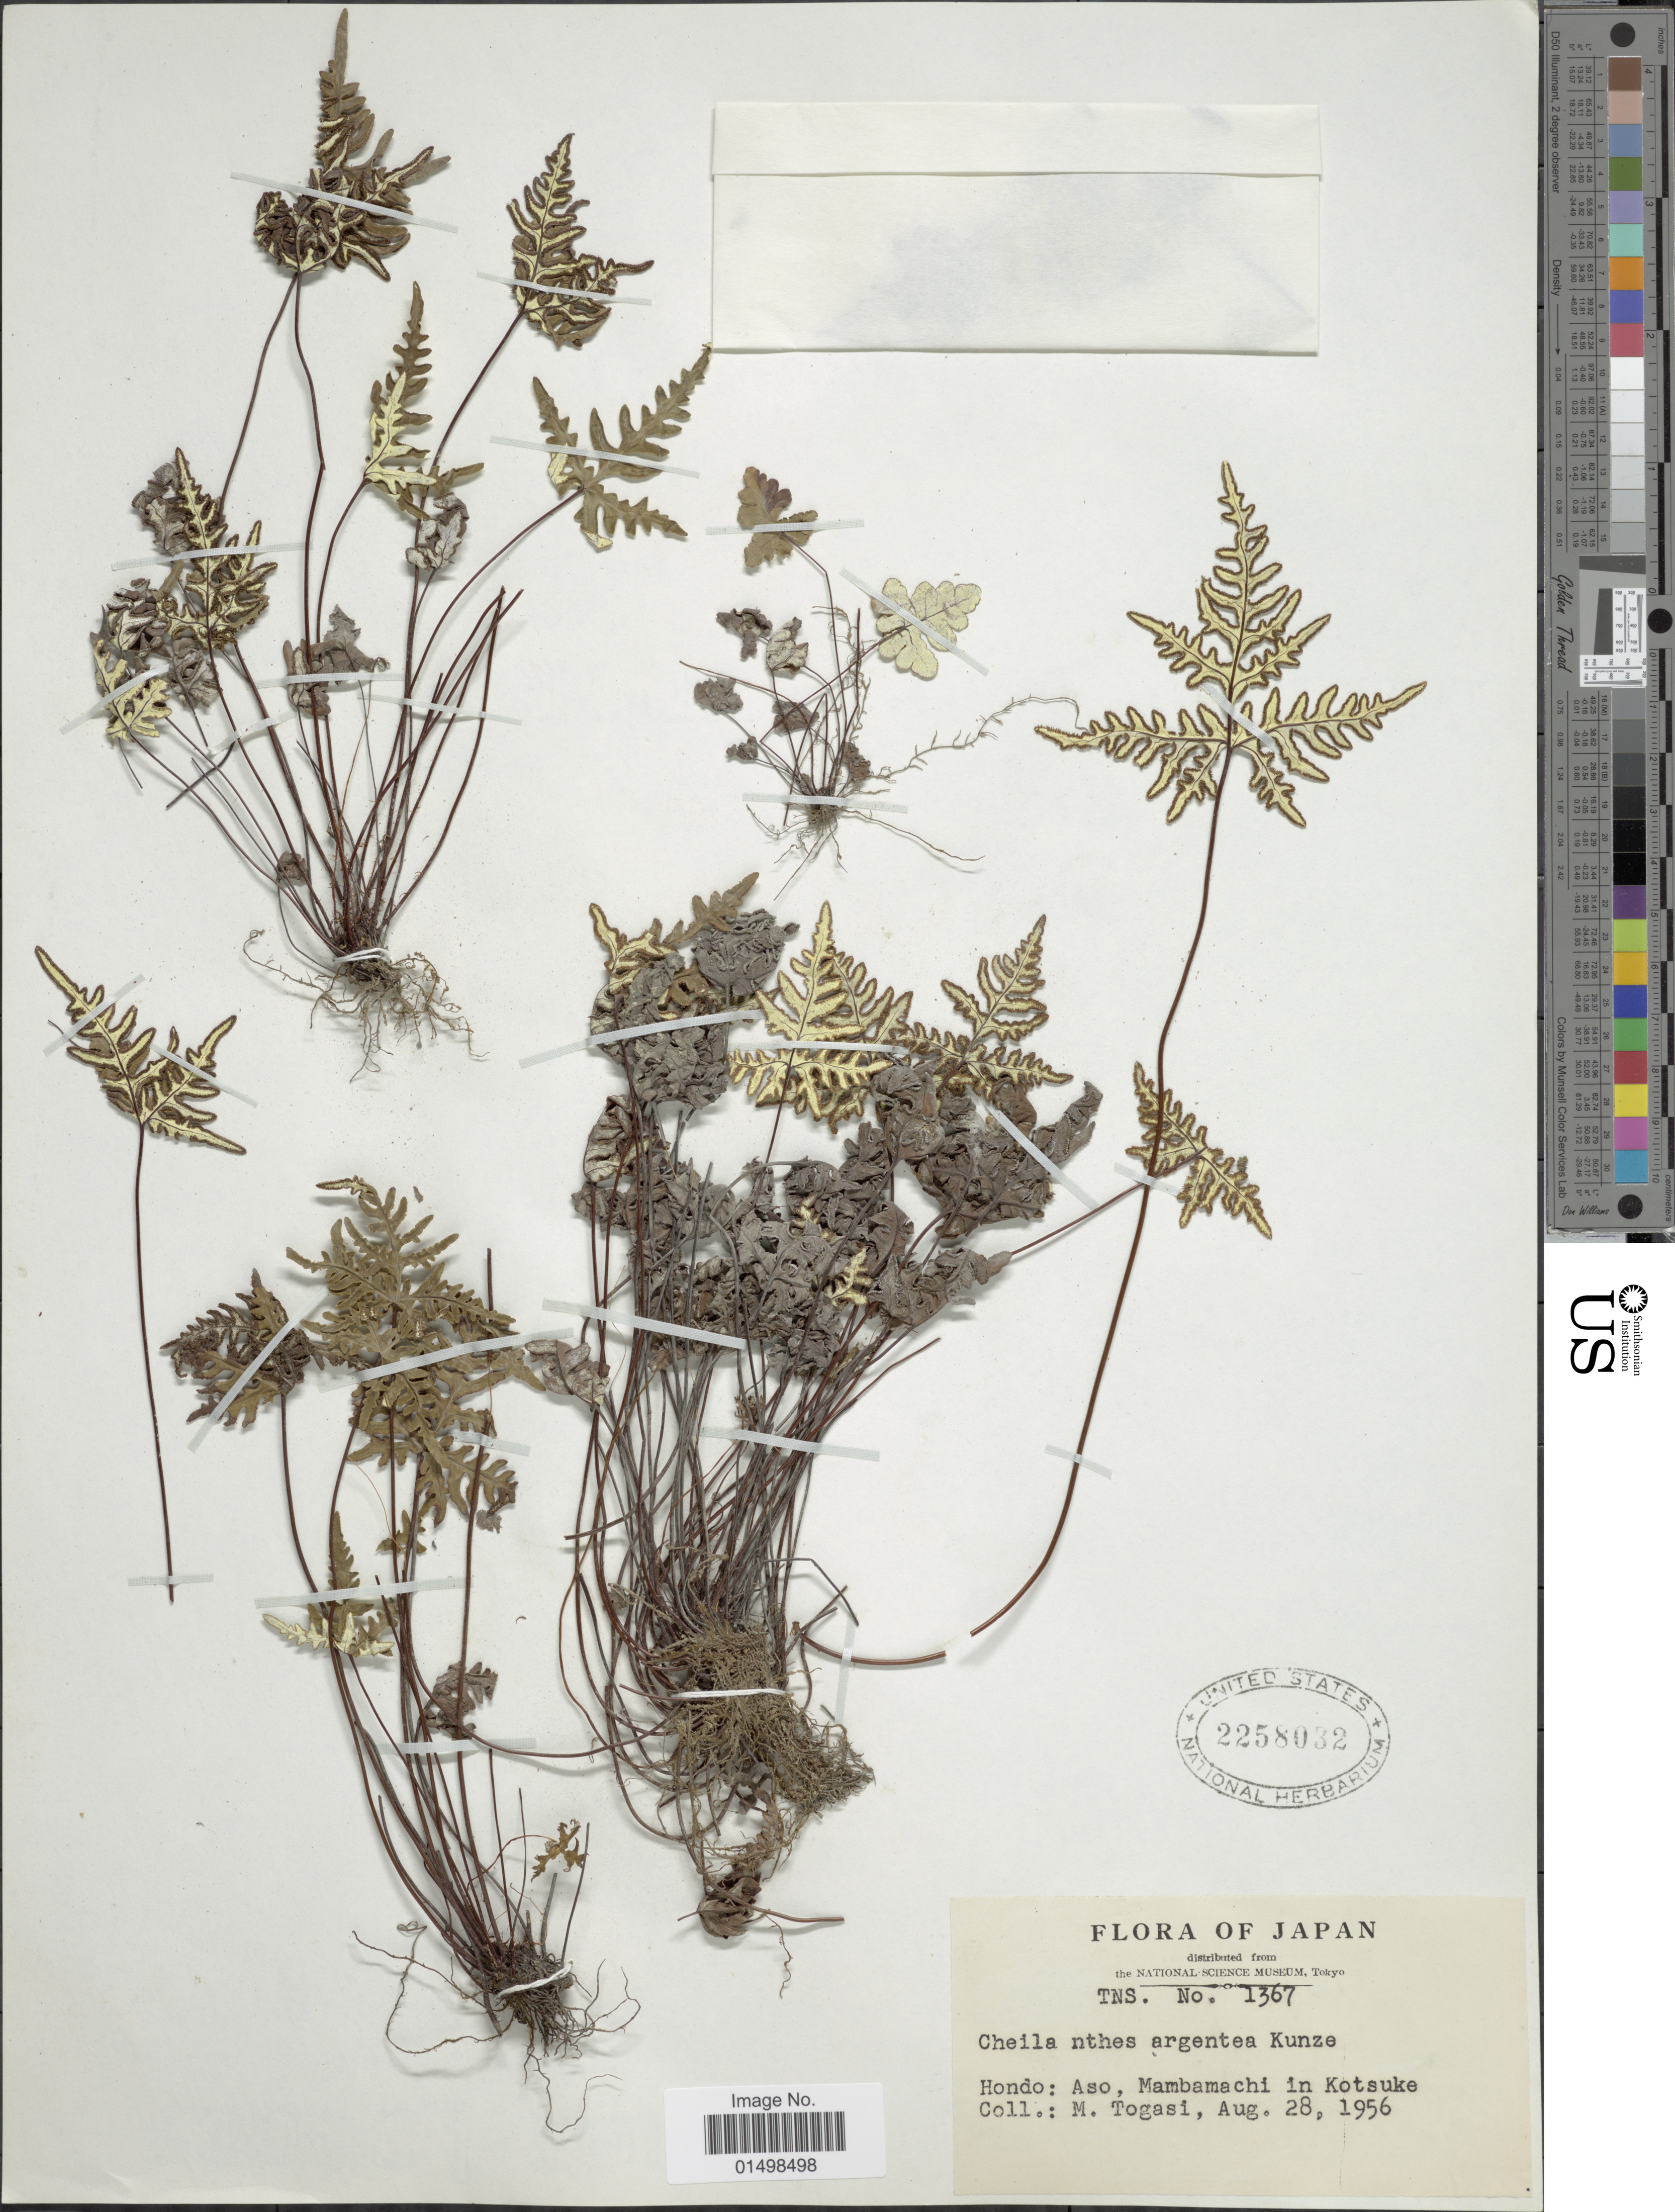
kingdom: Plantae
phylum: Tracheophyta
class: Polypodiopsida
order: Polypodiales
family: Pteridaceae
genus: Aleuritopteris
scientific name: Aleuritopteris argentea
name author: (S.G. Gmel.) Fée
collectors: M. Togasi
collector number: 1367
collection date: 1956-08-28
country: Japan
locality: Flora of Japan. Hondo: Aso, Mambamachi in Kotsuke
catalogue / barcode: US 2258032